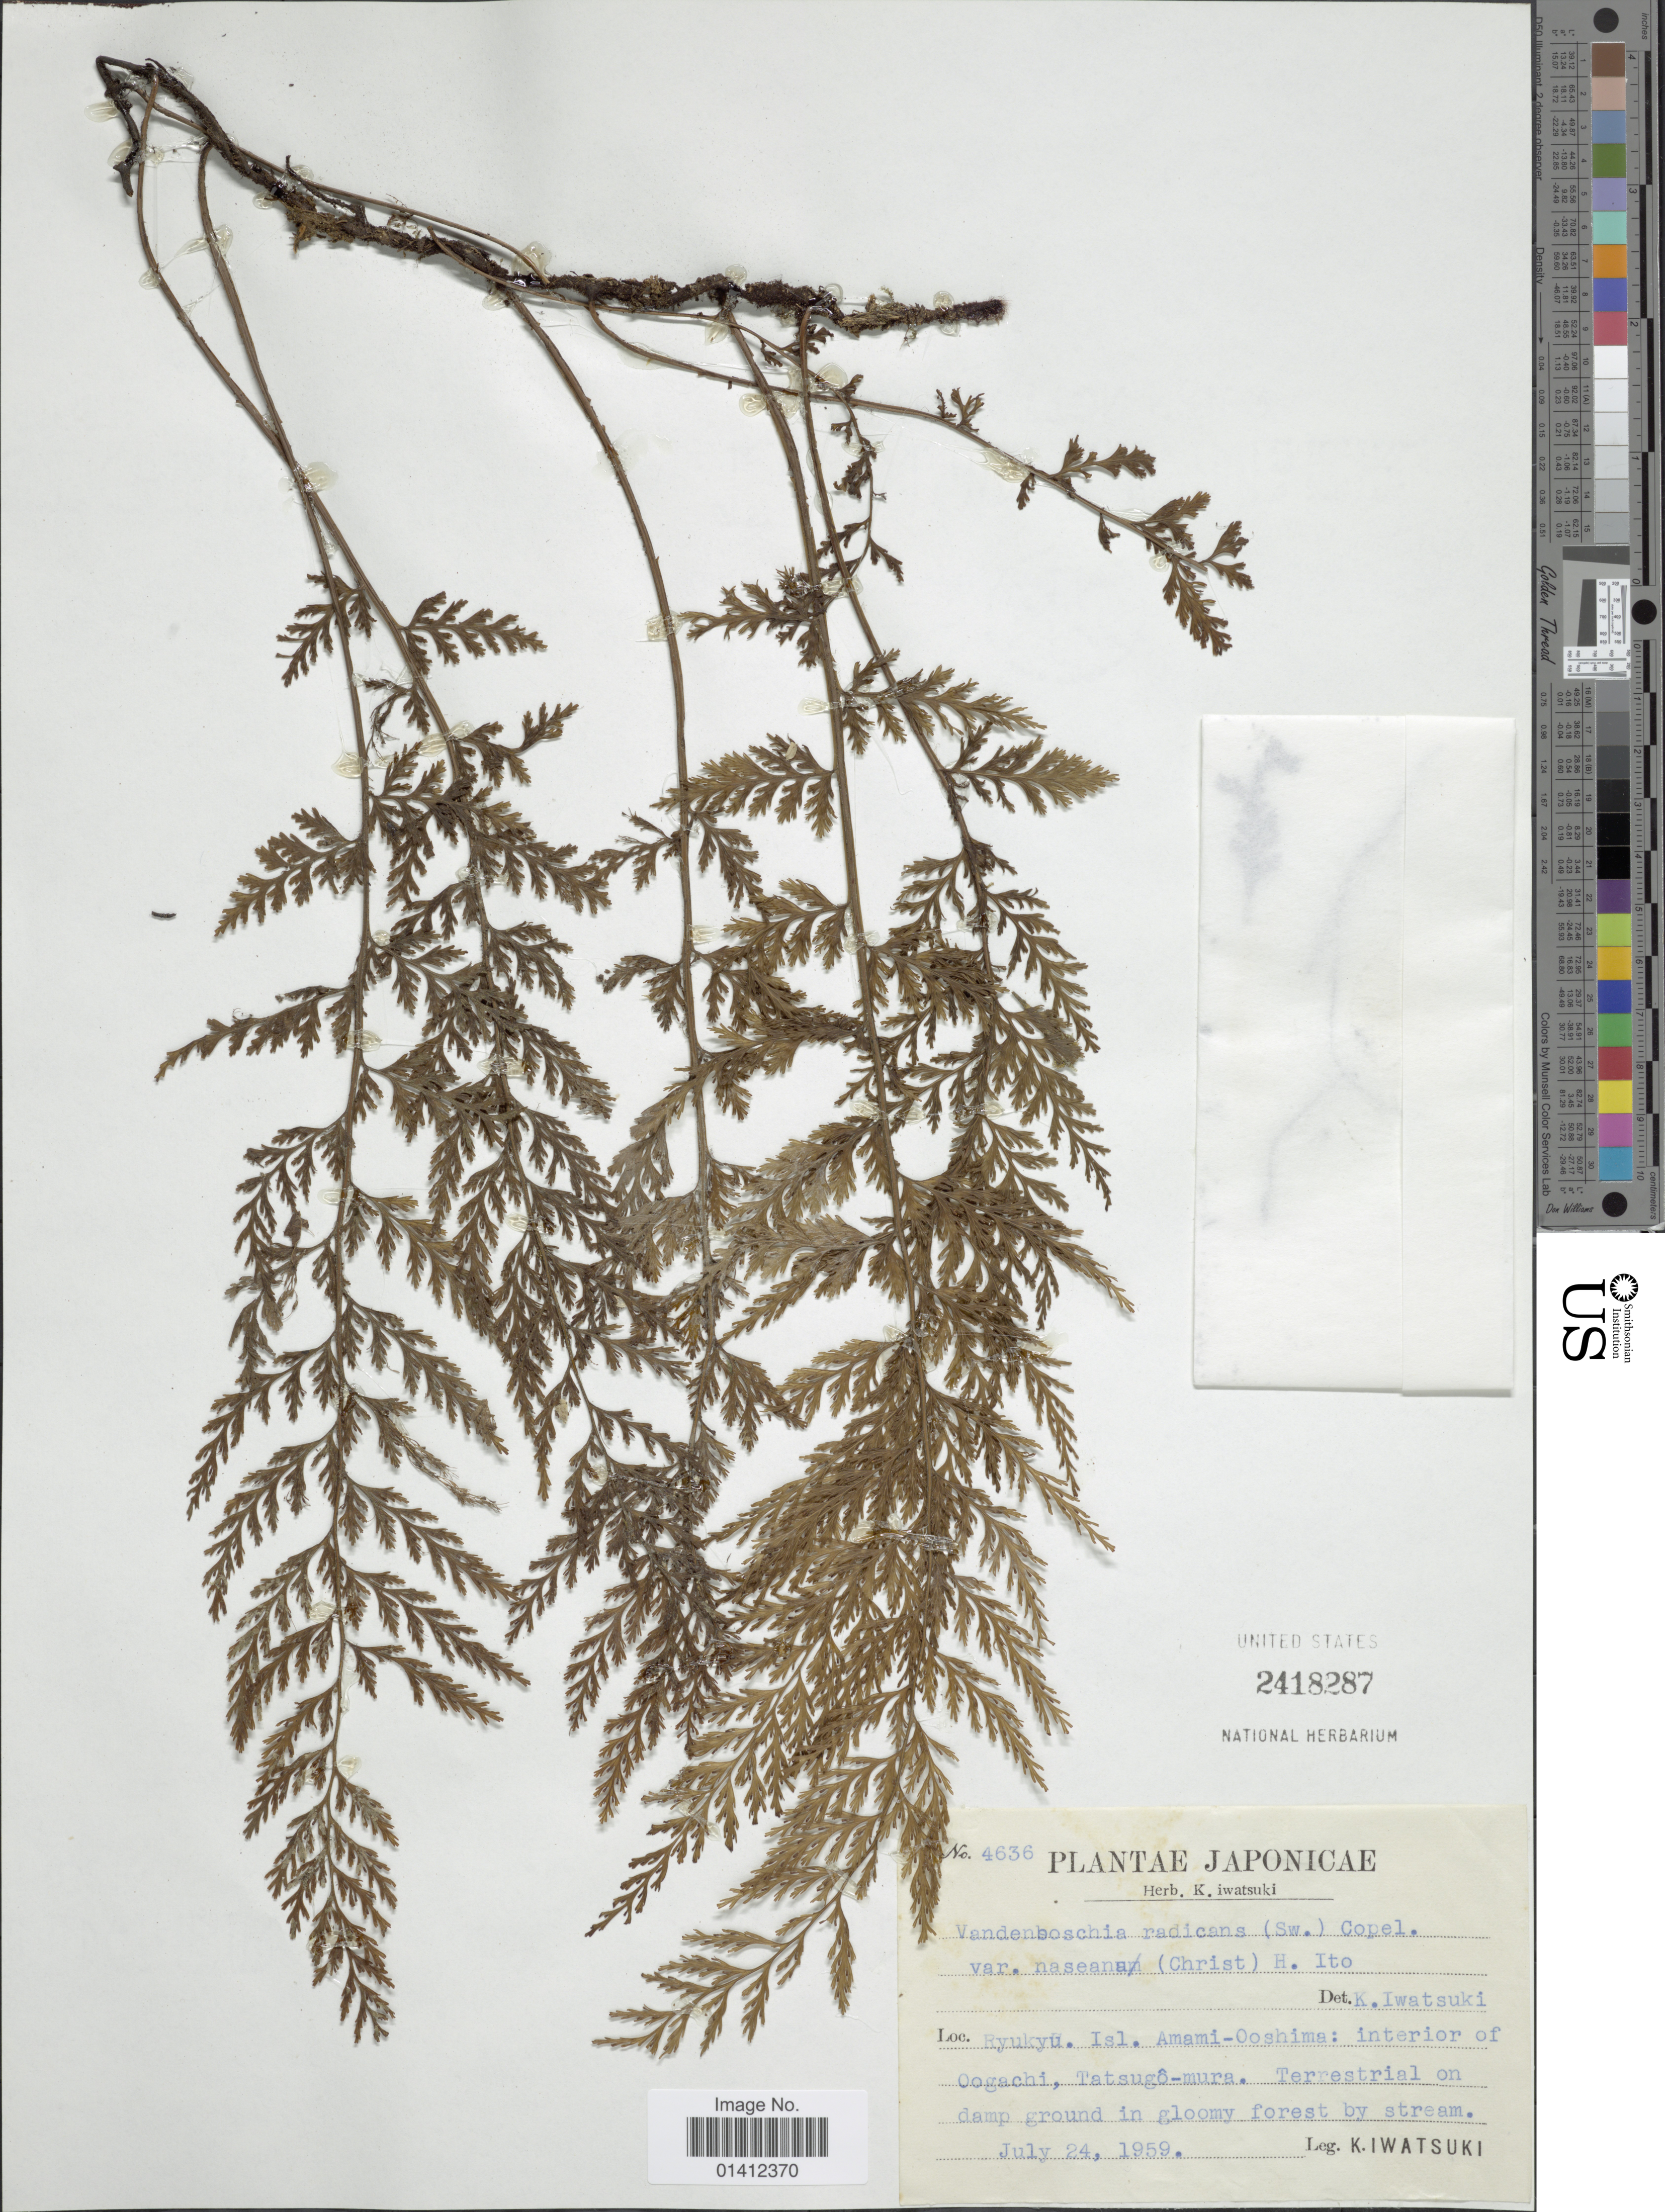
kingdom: Plantae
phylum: Tracheophyta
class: Polypodiopsida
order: Hymenophyllales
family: Hymenophyllaceae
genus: Vandenboschia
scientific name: Vandenboschia radicans var. orientalis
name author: (C. Chr.) H. Itô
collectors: K. Iwatsuki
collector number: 4636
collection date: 1959-07-24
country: Japan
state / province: Kagosima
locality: Ryukyu Isl. Amami-Ooshima: interior of Oogachi, Tatsugô-mura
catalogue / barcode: US 2418287